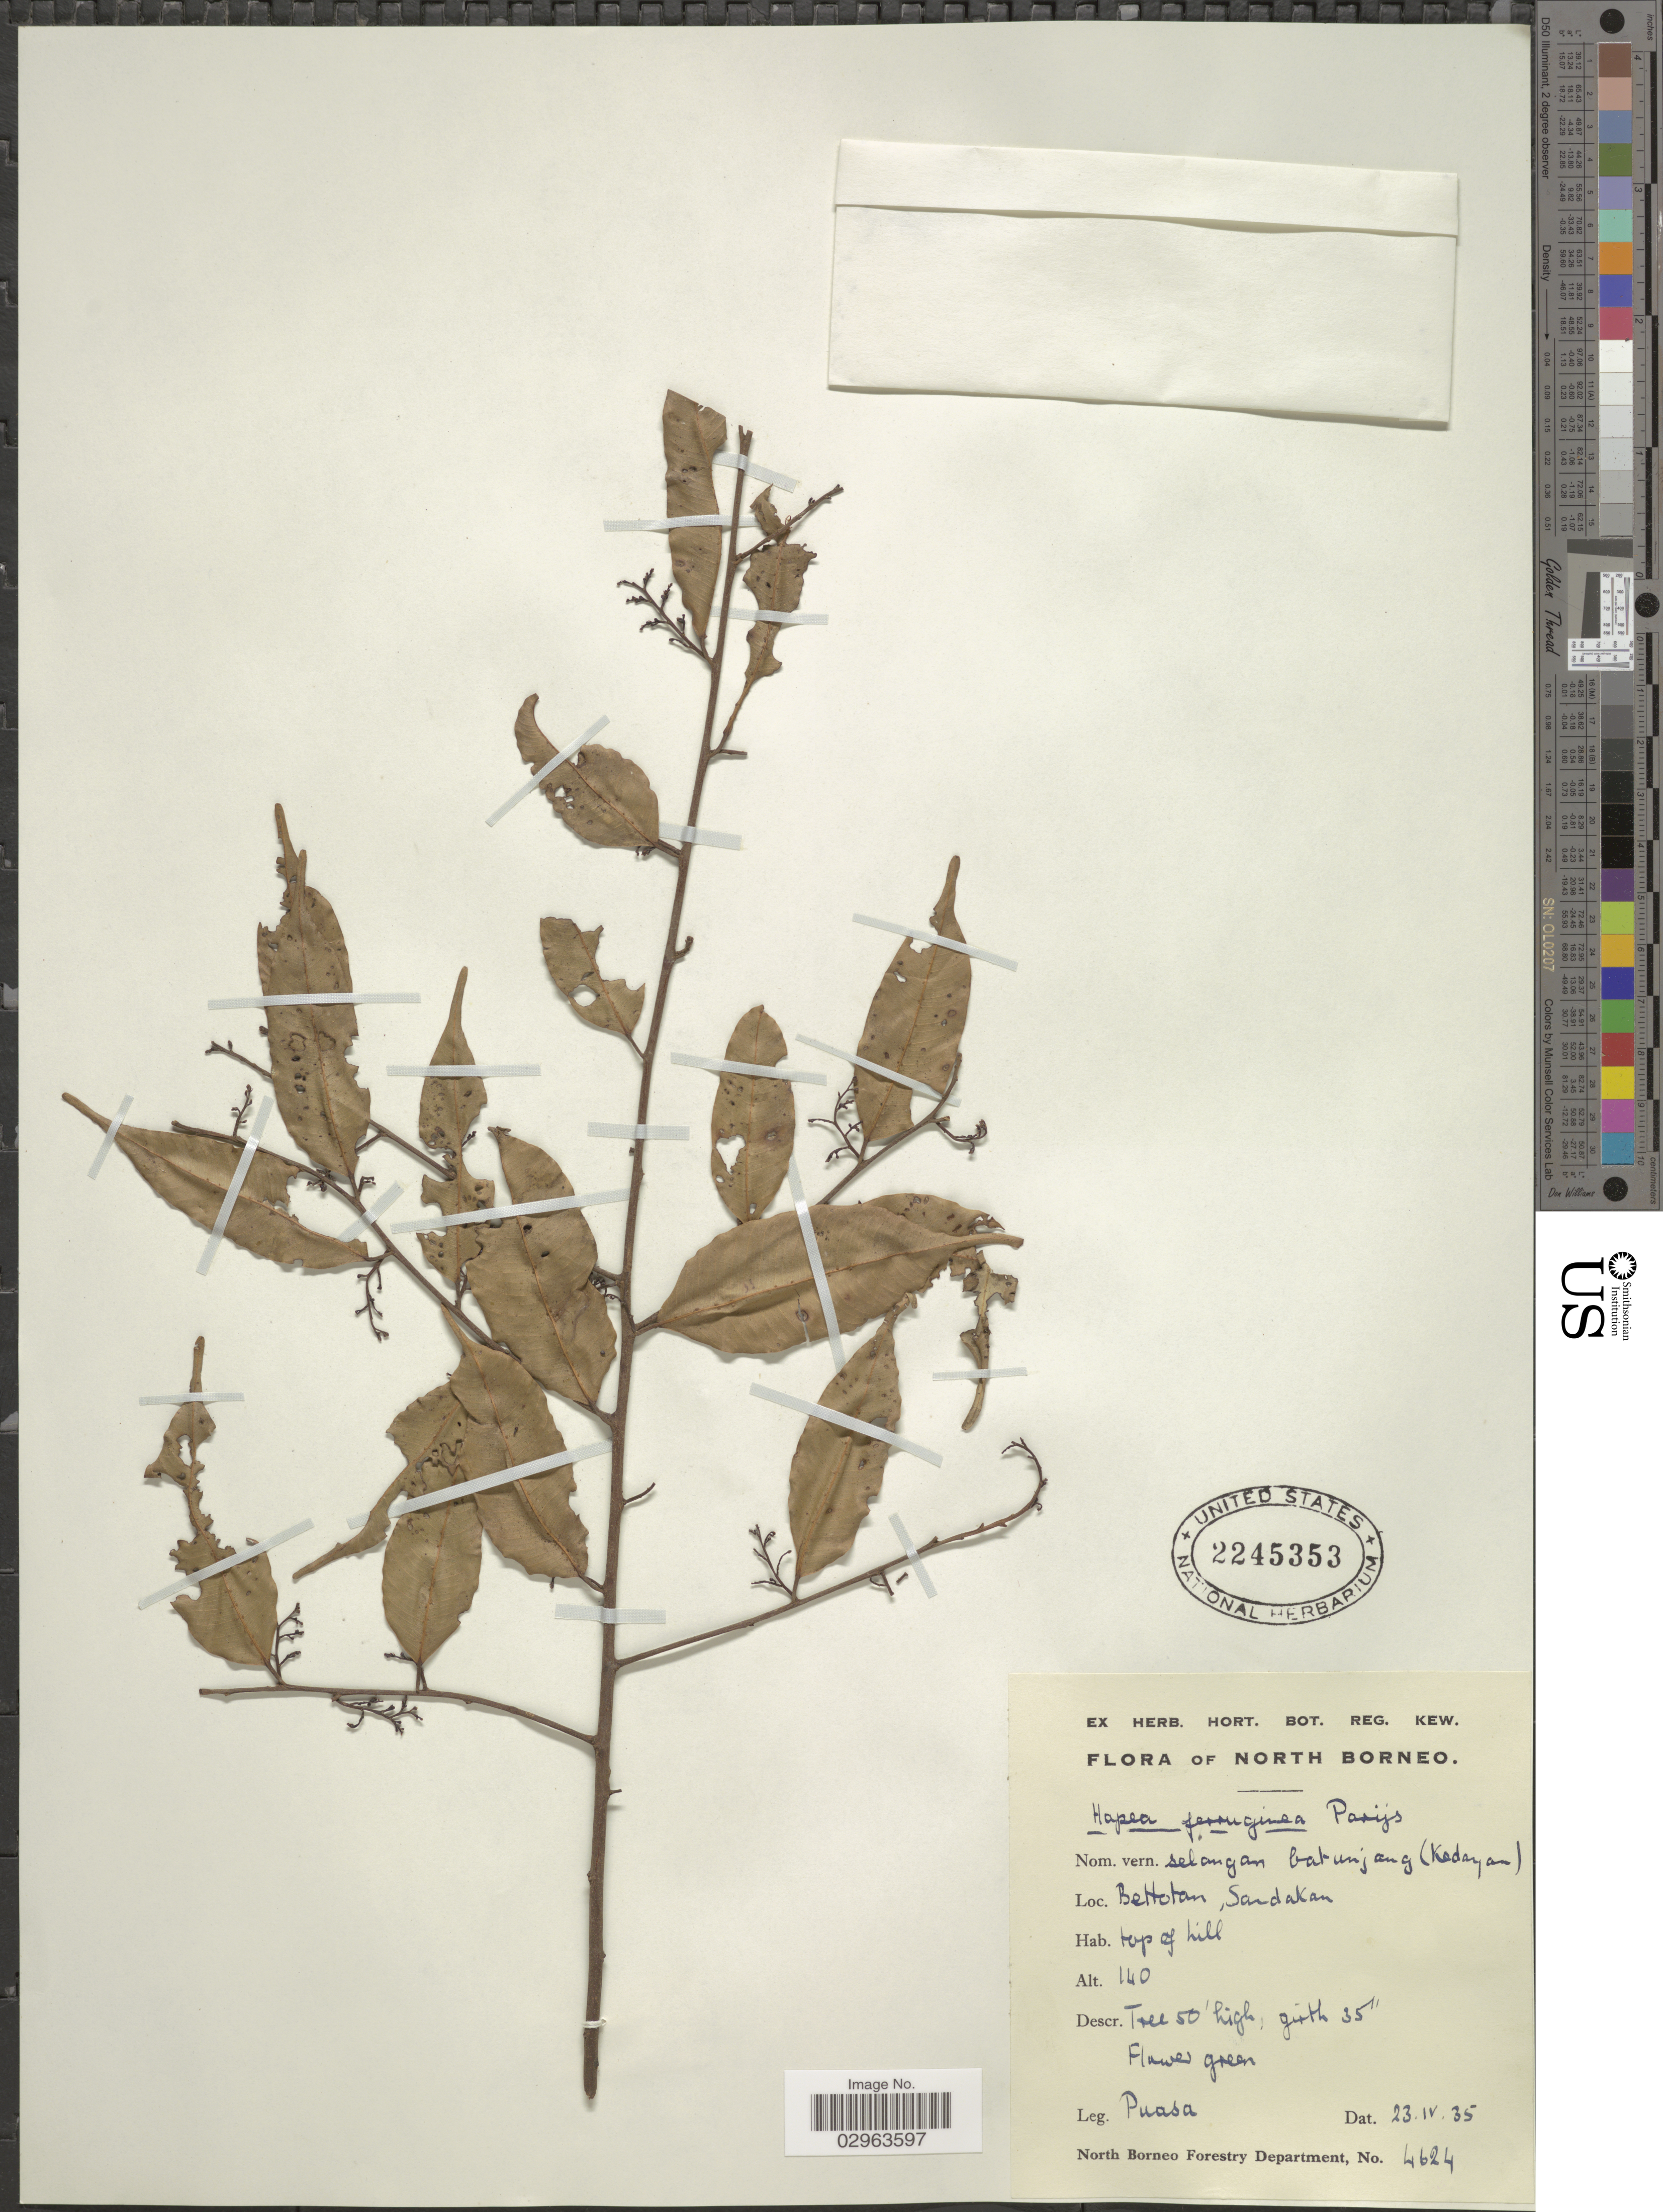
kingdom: Plantae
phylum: Tracheophyta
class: Magnoliopsida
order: Malvales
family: Dipterocarpaceae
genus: Hopea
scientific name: Hopea ferruginea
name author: Parijs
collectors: Puasa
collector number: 4624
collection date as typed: Transcribed d/m/y: 23/4/35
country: Malaysia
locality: North Borneo. Bettatan, Sandakan.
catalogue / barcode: US 2245353